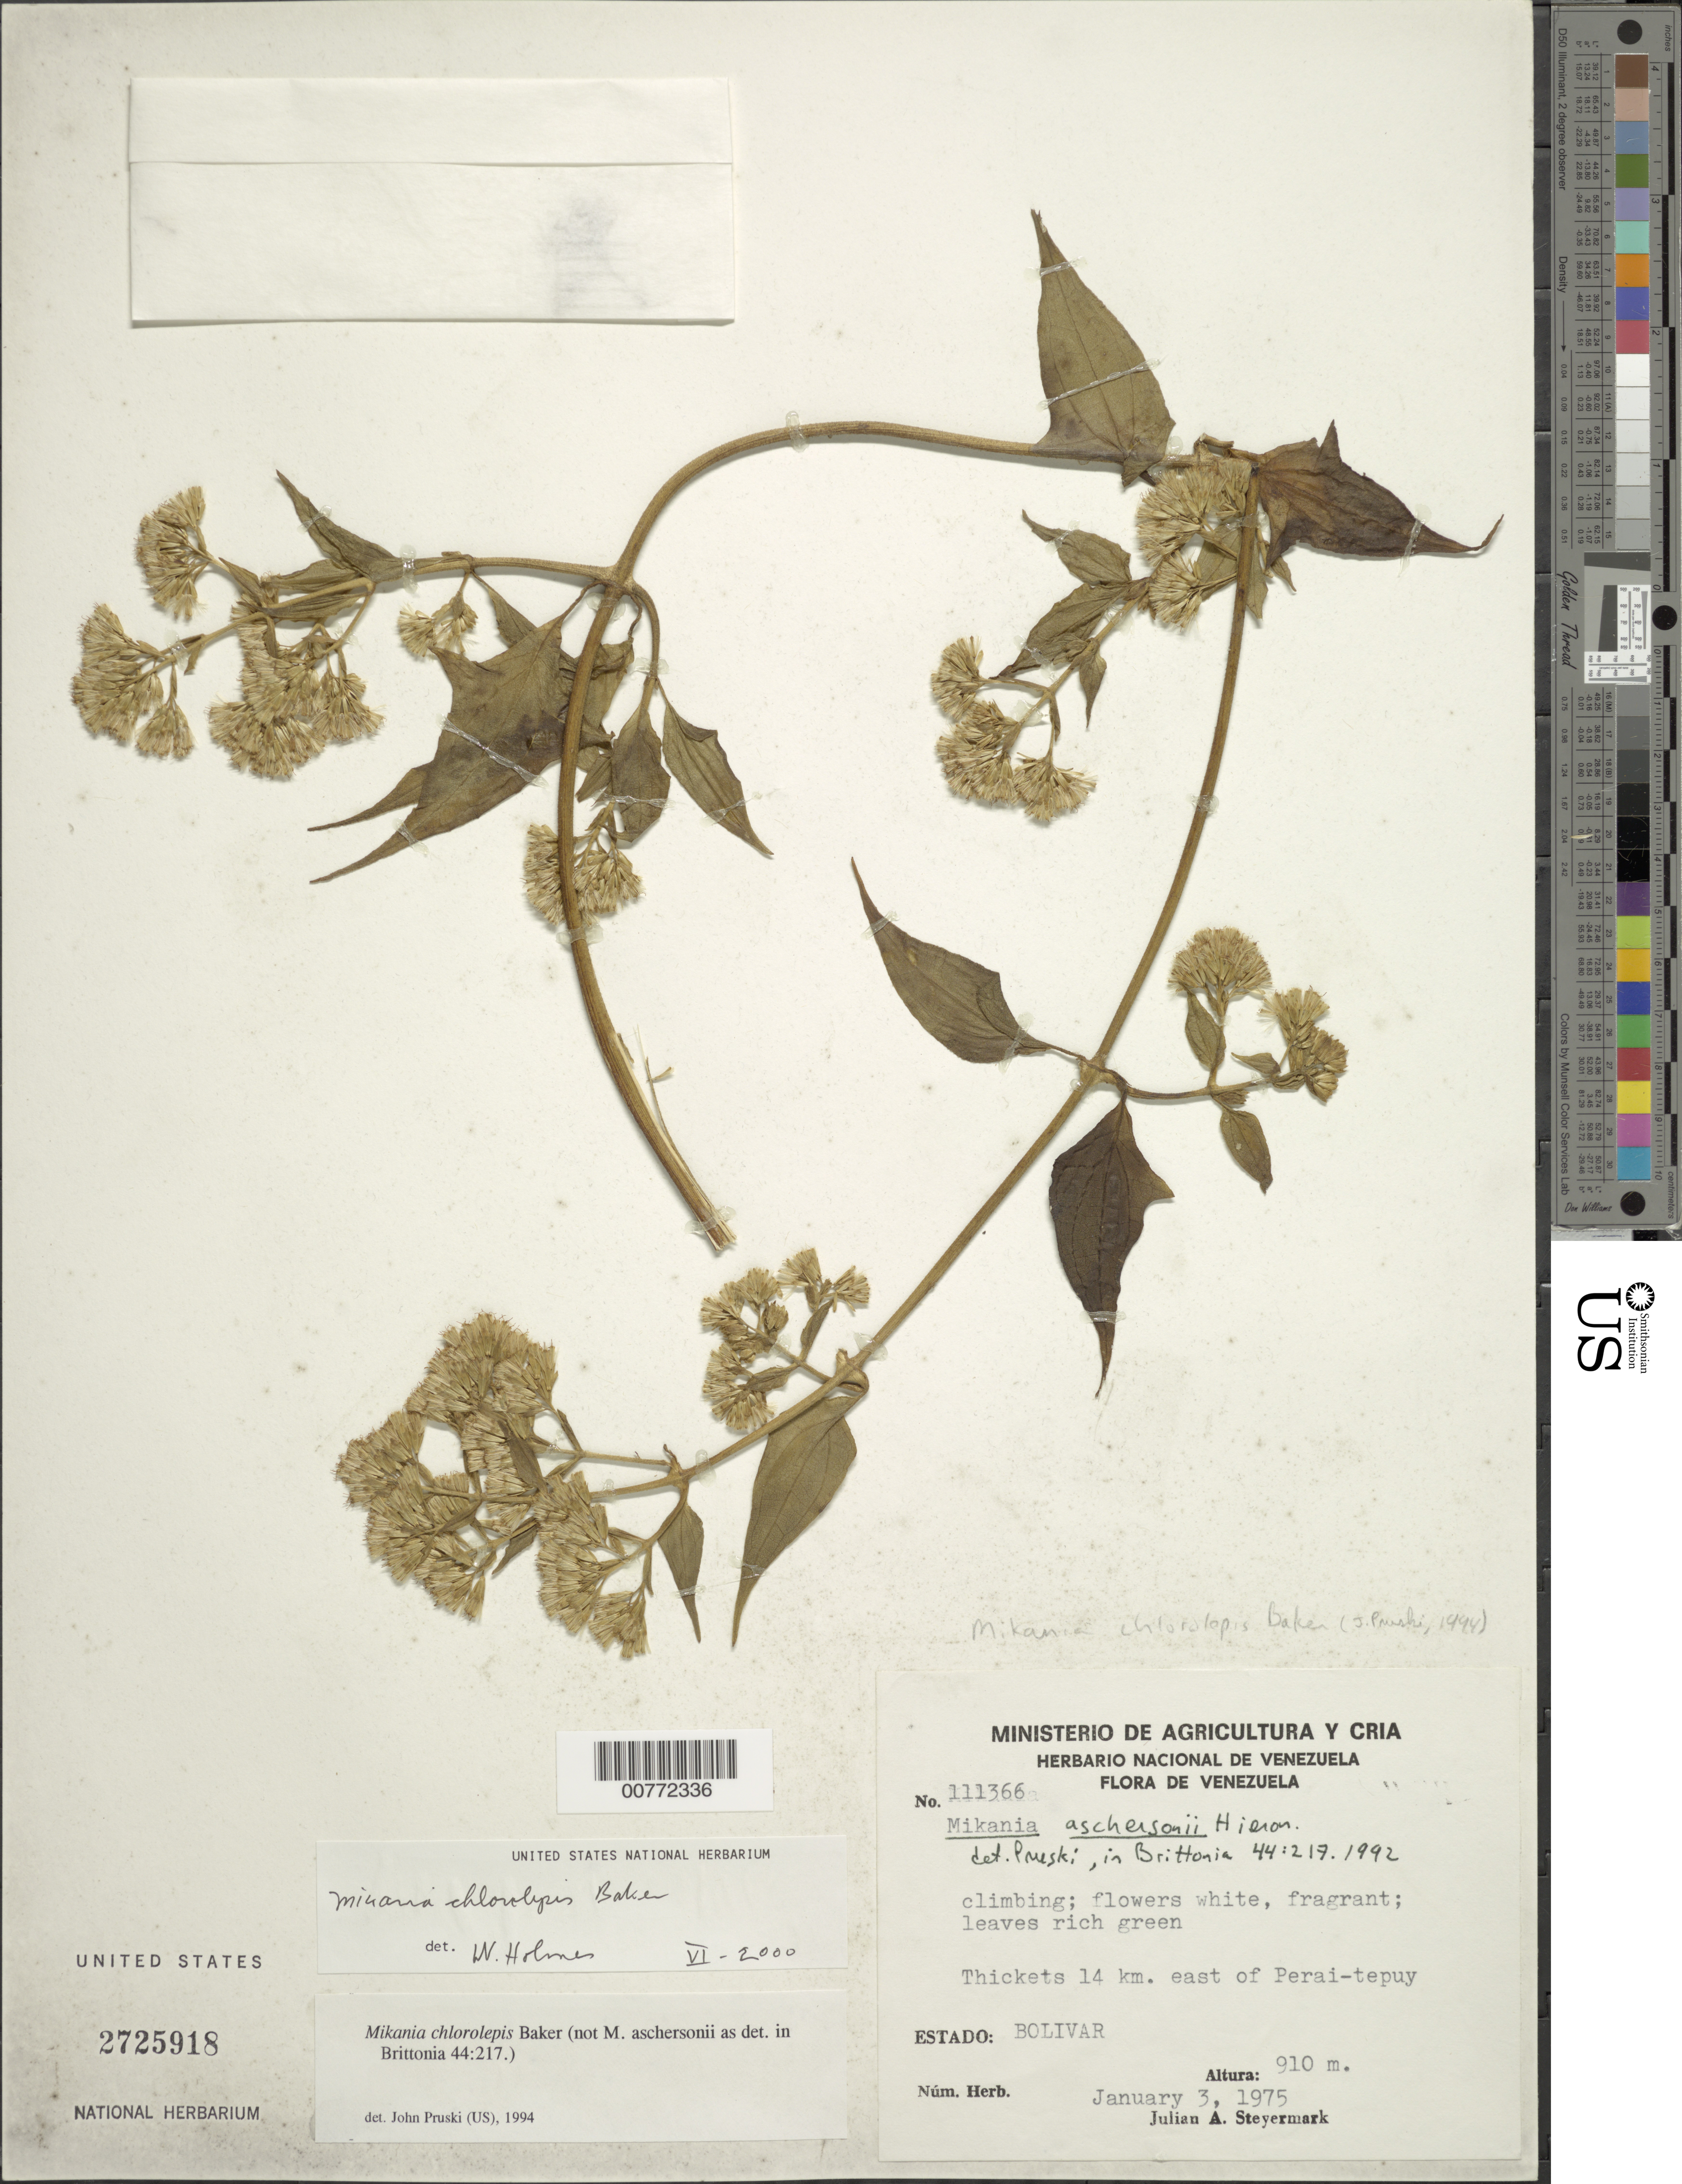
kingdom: Plantae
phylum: Tracheophyta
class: Magnoliopsida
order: Asterales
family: Asteraceae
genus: Mikania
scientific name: Mikania chlorolepis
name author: Baker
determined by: Pruski, J. F.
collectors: J. Steyermark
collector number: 111366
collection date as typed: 3-Jan-75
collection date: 1975-01-03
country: Venezuela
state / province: Bolívar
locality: Perai-tepuy, 14 km E of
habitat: Thickets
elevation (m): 910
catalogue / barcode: US 2725918